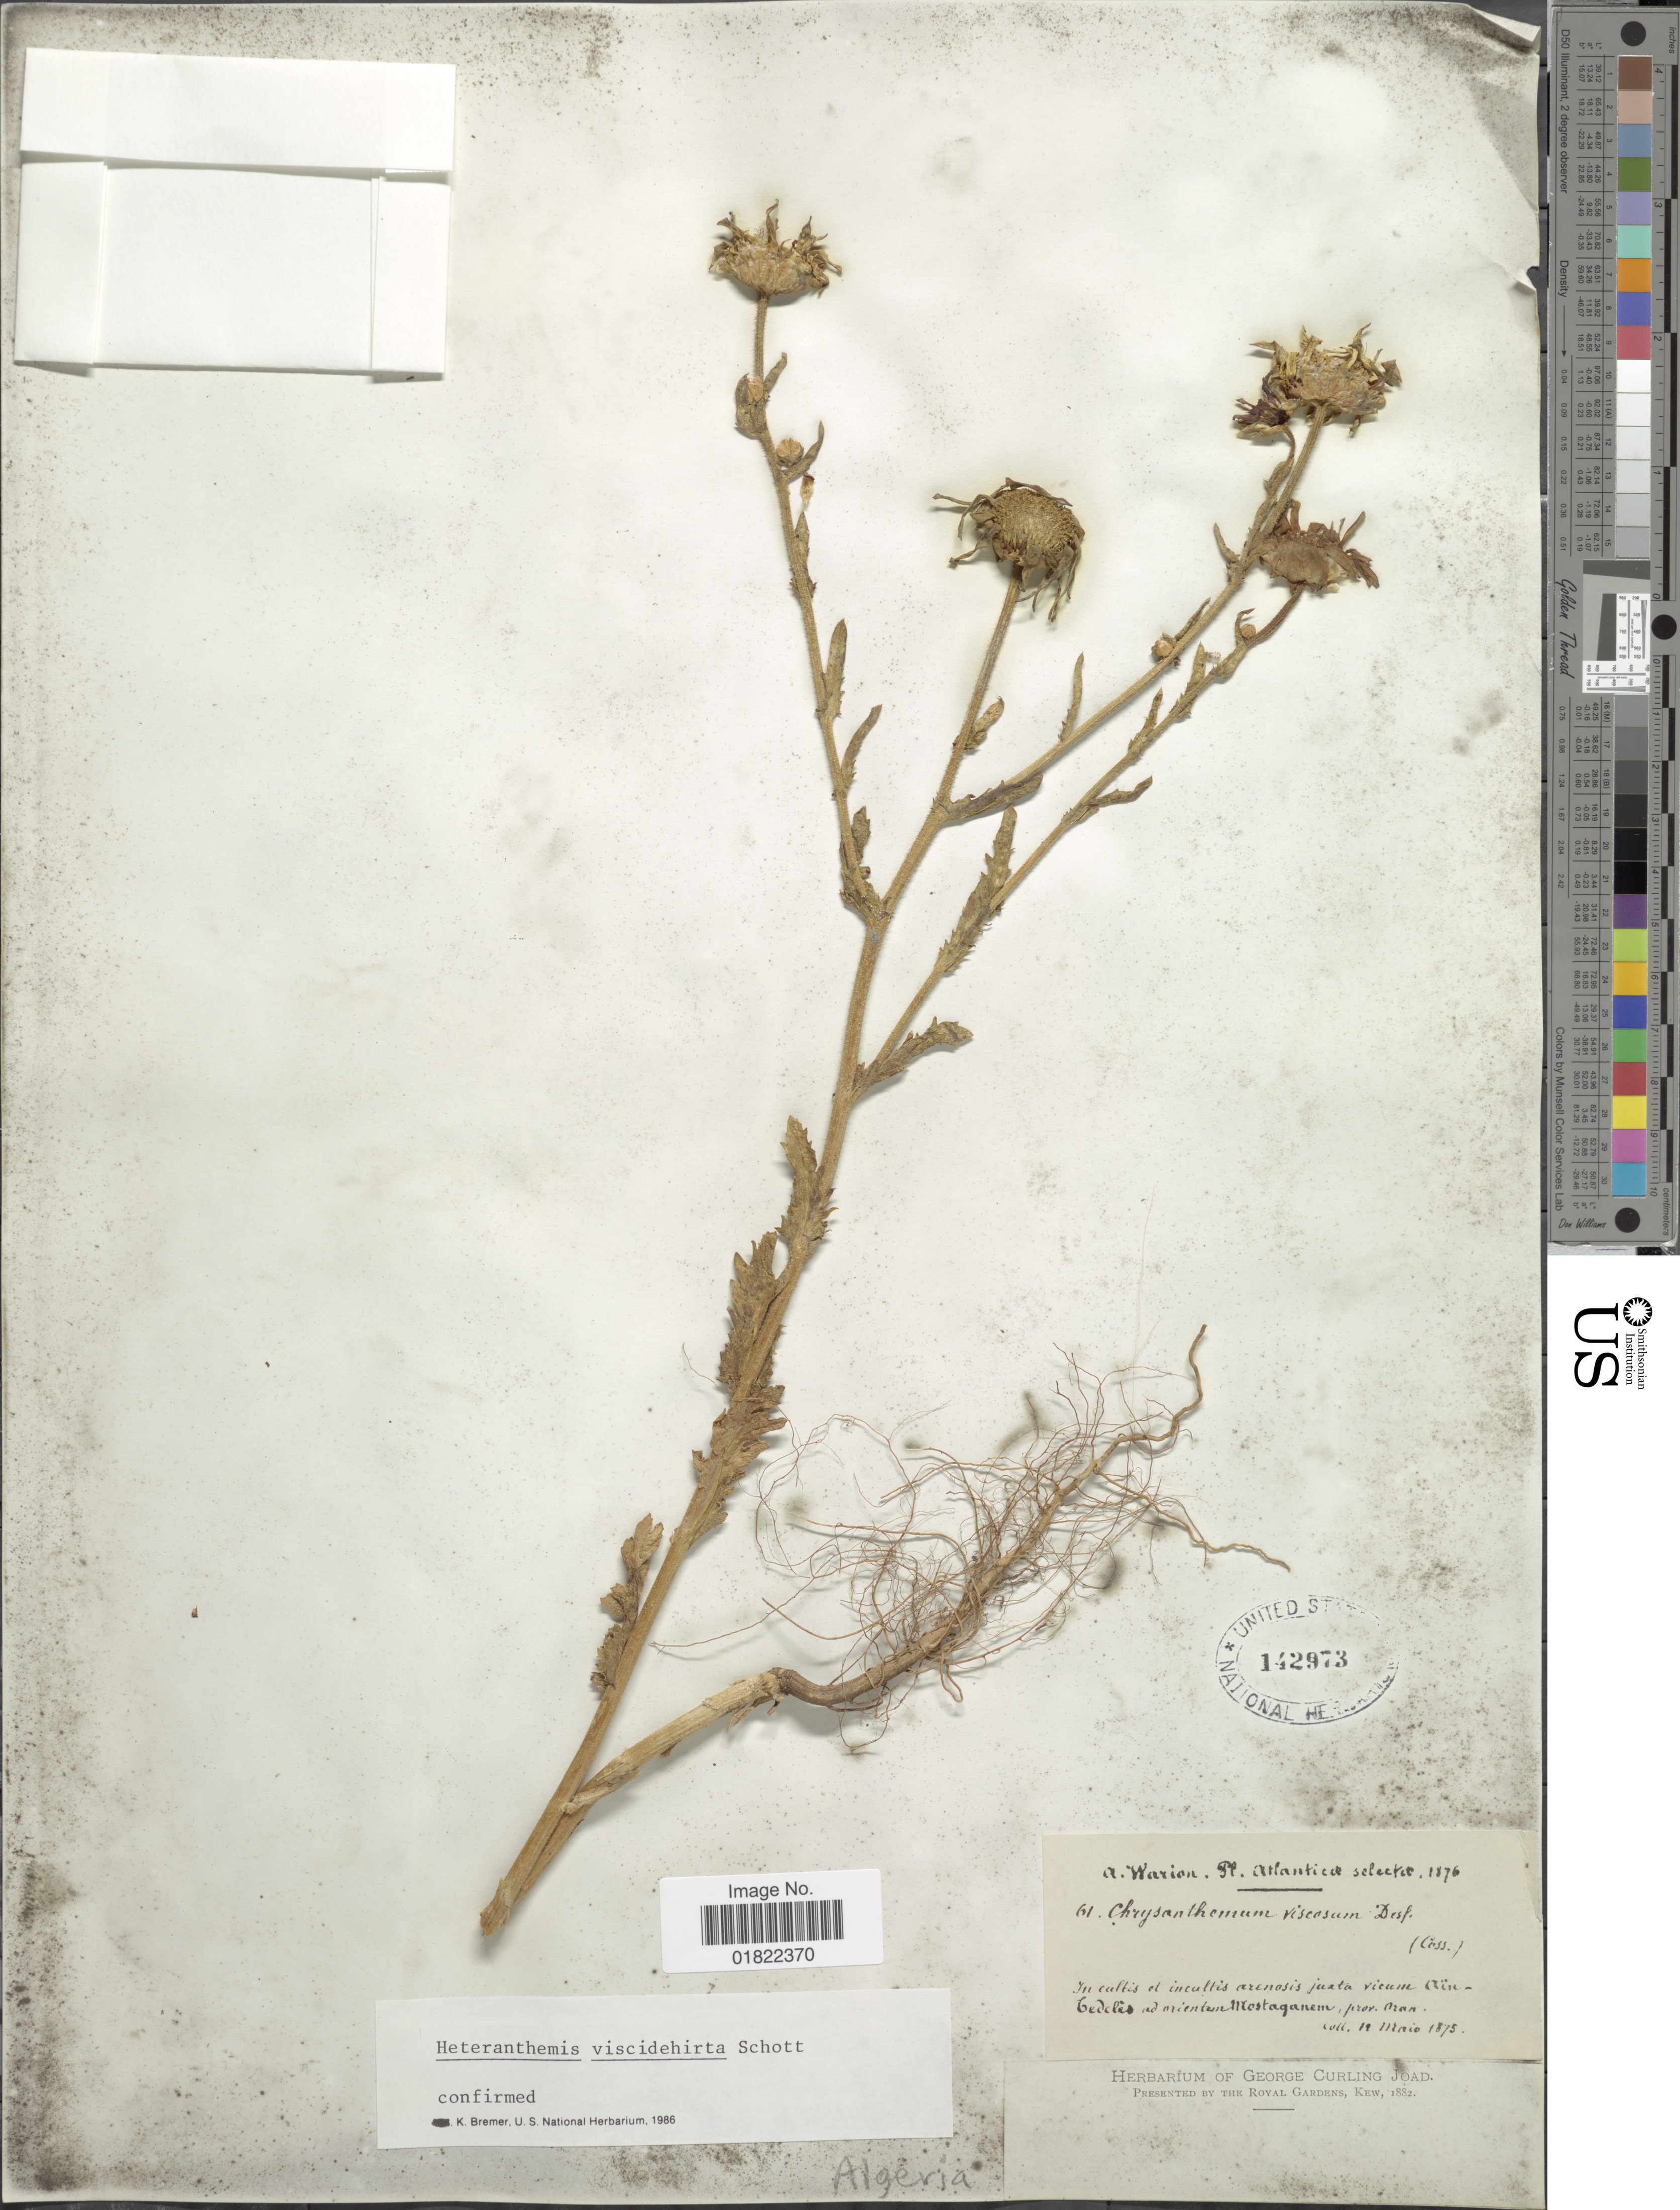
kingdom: Plantae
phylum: Tracheophyta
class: Magnoliopsida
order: Asterales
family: Asteraceae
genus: Heteranthemis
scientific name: Heteranthemis viscidihirta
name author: Schott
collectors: A. Warion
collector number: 61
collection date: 1875-05-19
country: Algeria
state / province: Oran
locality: In cultis et incultis arenosis juxta vienne Ambeddles ad orientum Mostaganem, Prov. Oran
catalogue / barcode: US 142973